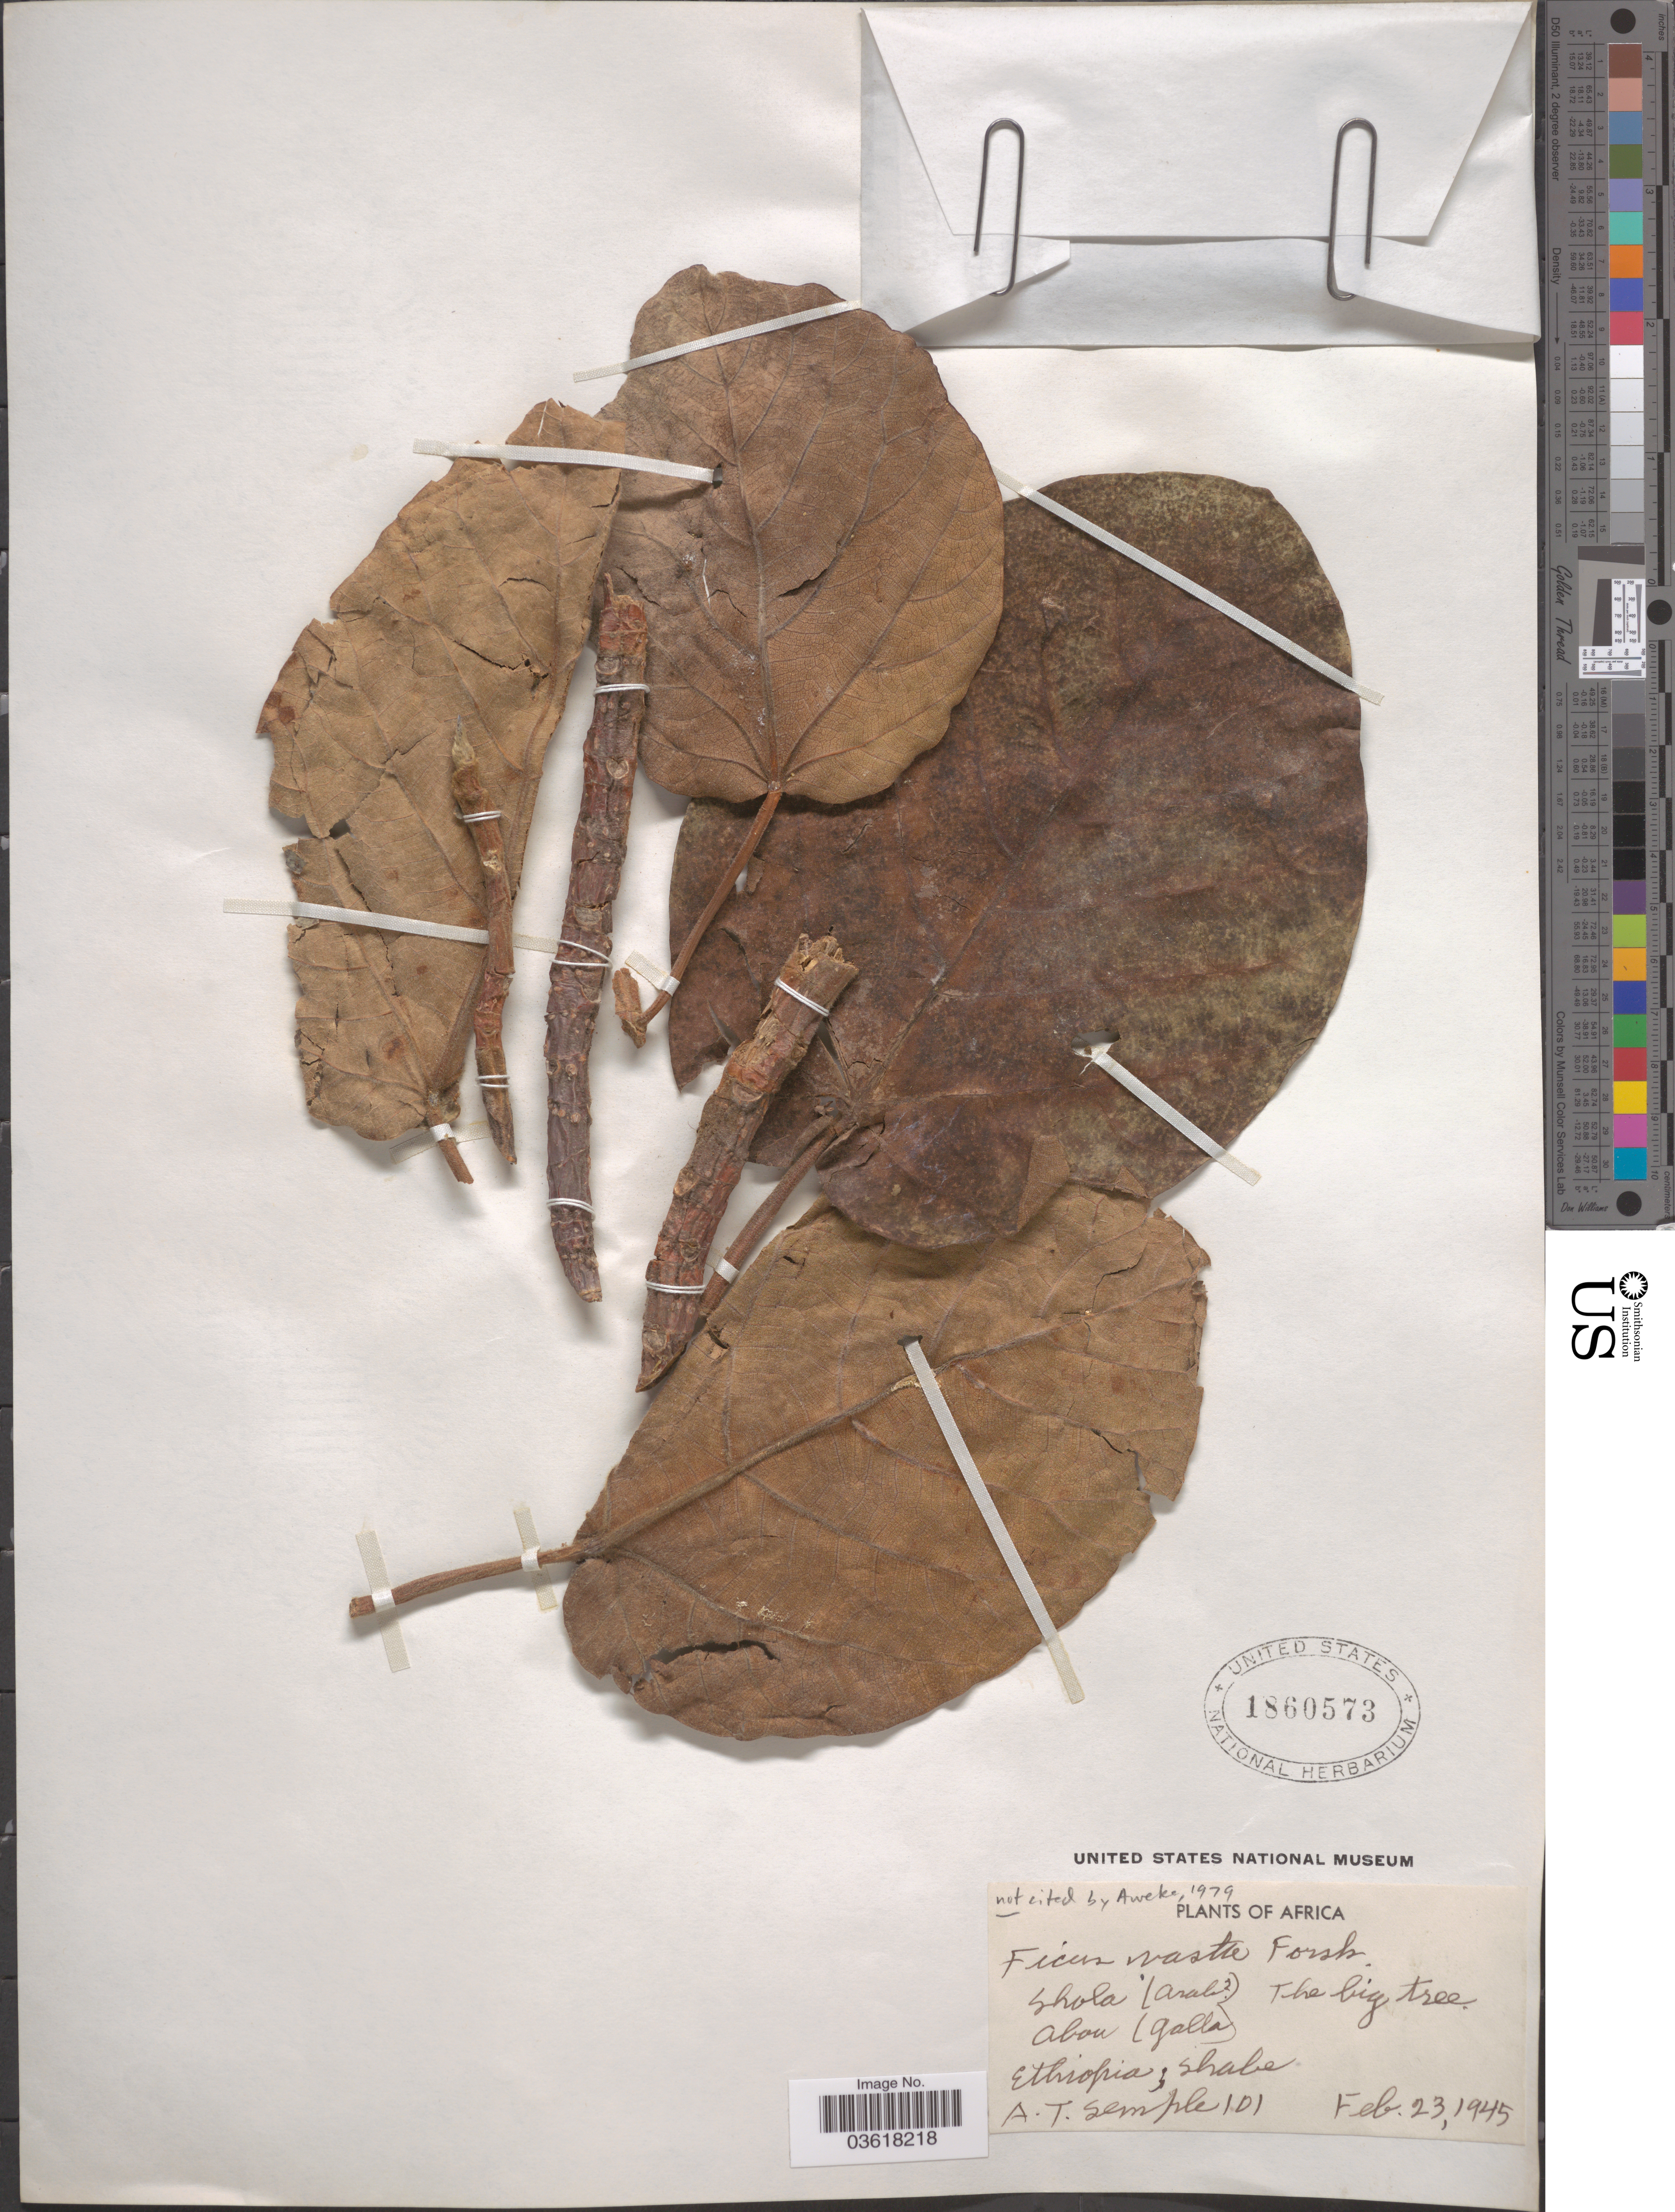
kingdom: Plantae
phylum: Tracheophyta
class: Magnoliopsida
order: Rosales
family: Moraceae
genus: Ficus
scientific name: Ficus vasta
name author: Forssk.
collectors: A. Semple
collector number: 101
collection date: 1945-02-23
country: Ethiopia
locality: Shabe.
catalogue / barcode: US 1860573